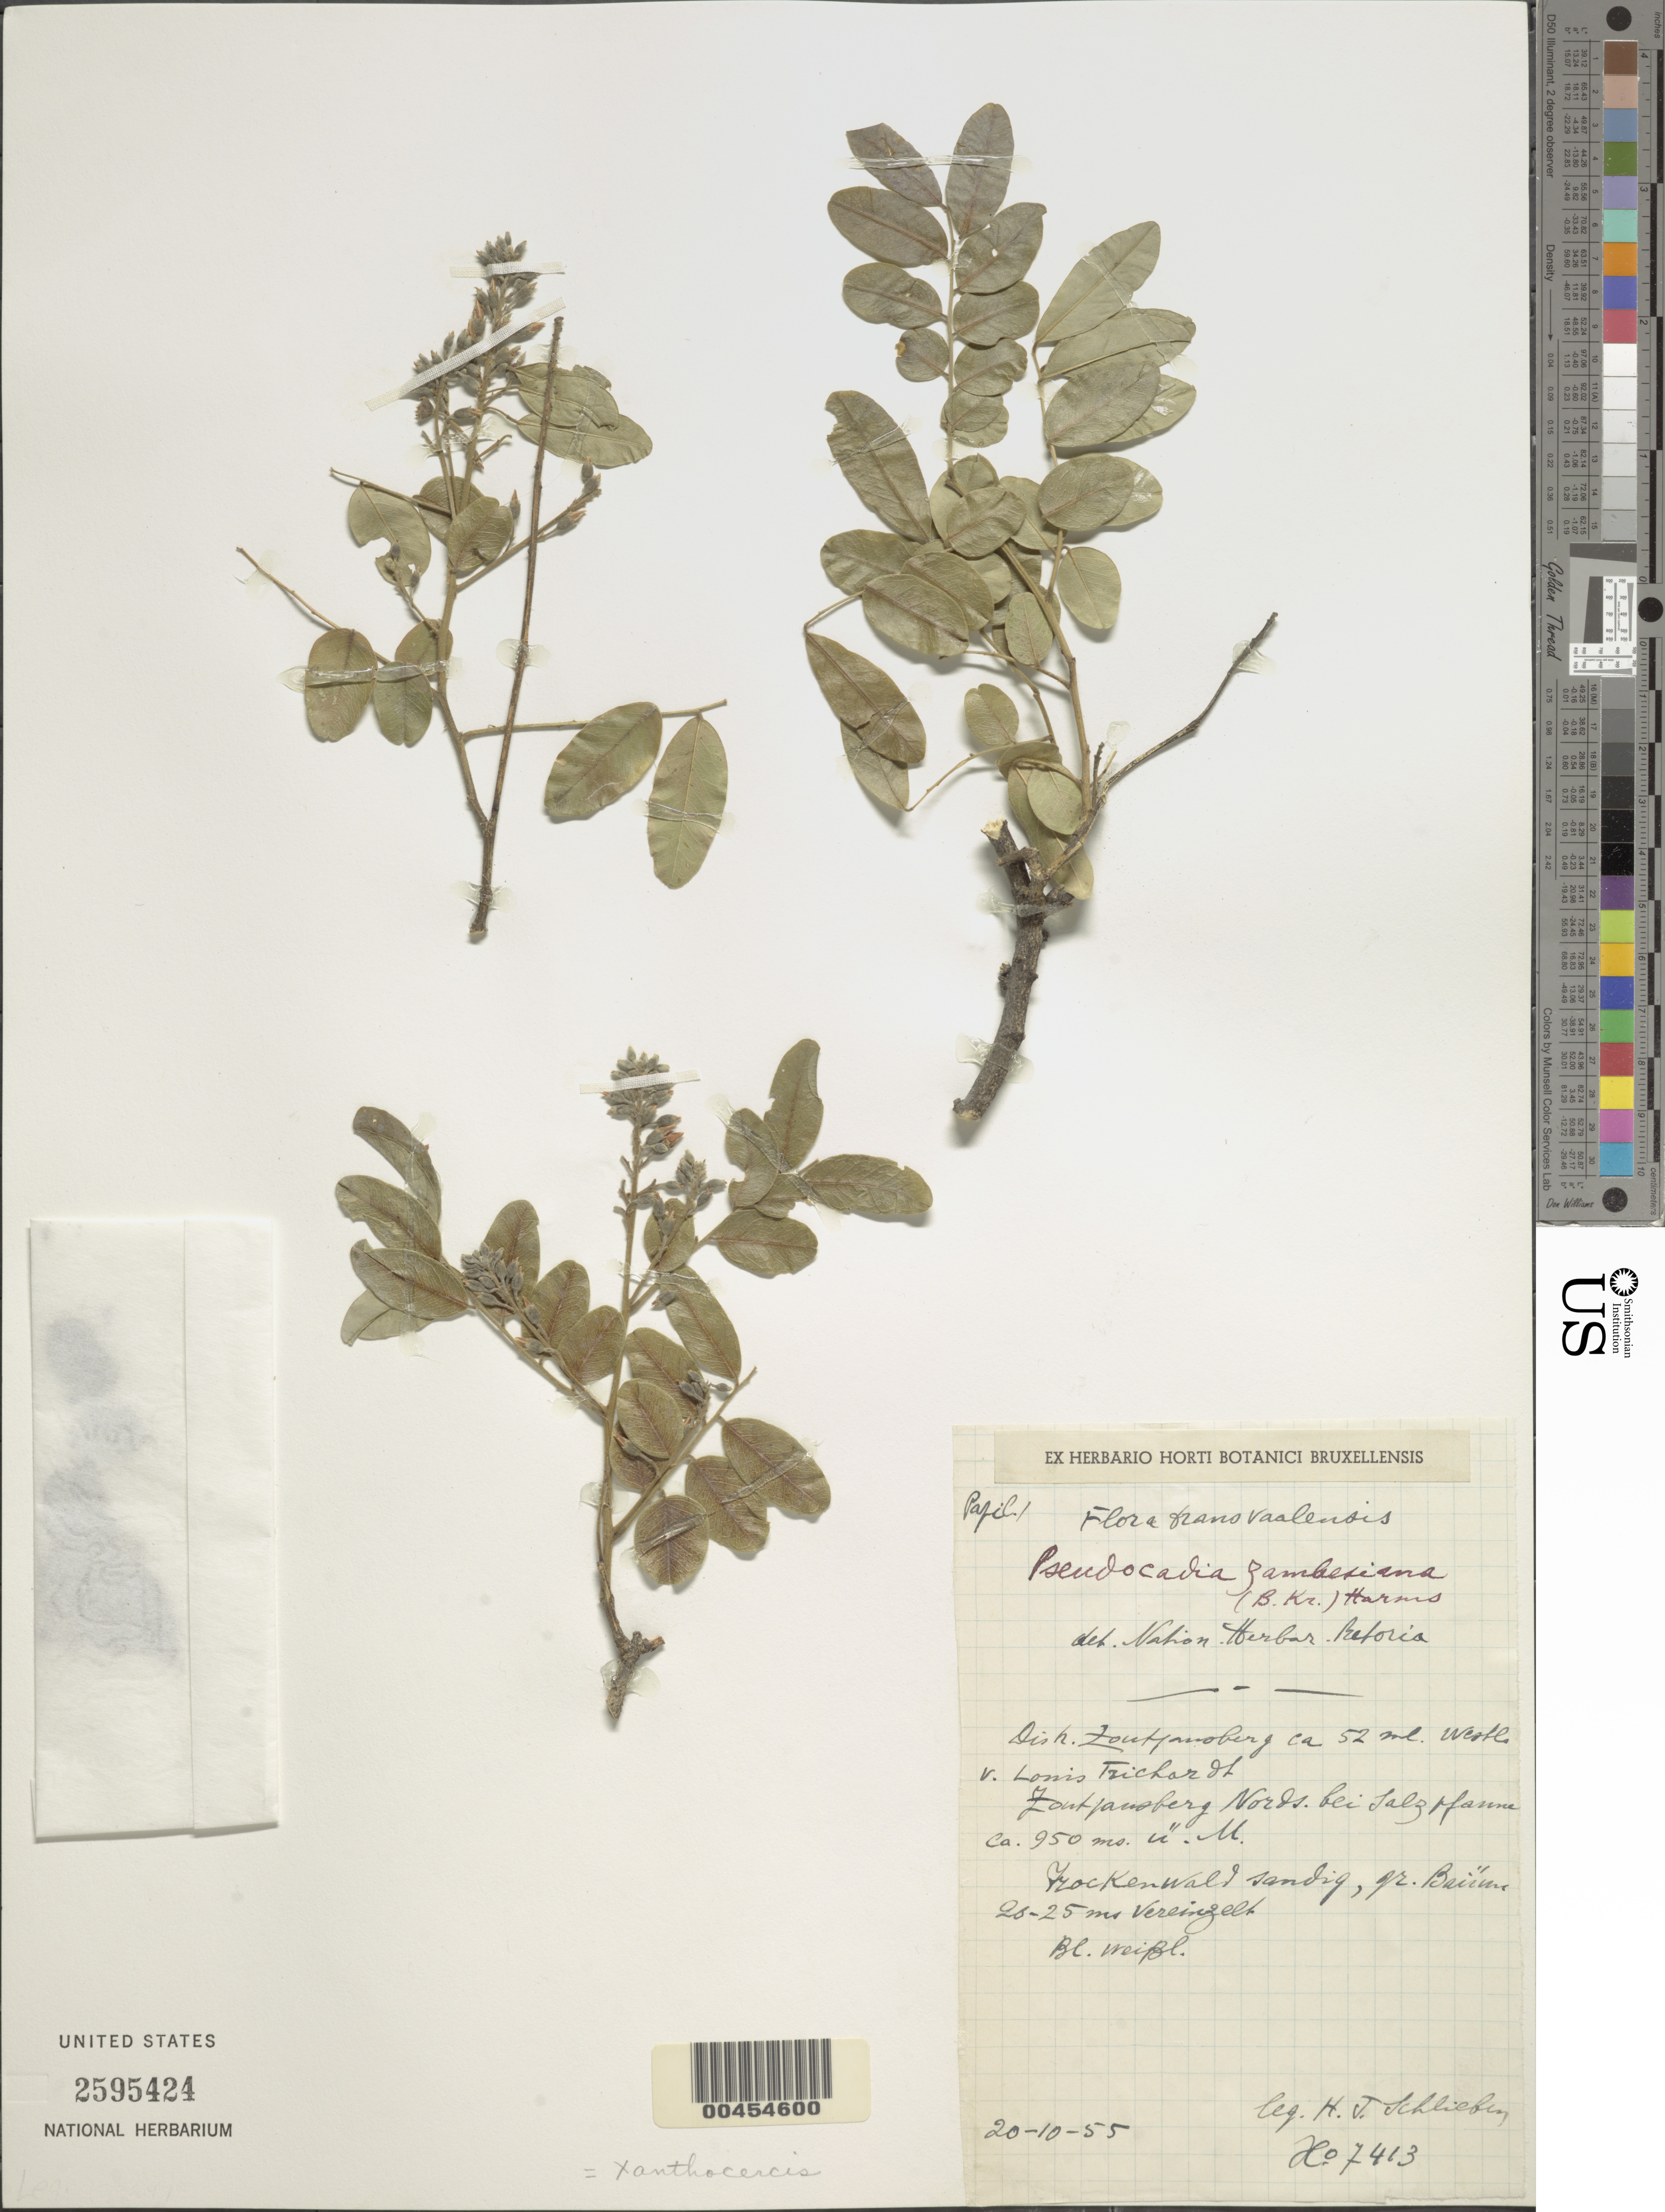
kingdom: Plantae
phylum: Tracheophyta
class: Magnoliopsida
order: Fabales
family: Fabaceae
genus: Xanthocercis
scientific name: Xanthocercis zambesiaca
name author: (Baker) Dumez Le Grand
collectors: H. J. Schlieben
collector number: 7413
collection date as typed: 20 Oct 1955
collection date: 1955-10-20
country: South Africa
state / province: Limpopo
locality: Ca. 52 mi w of louis trichardt, zoutpansberg nords. bei salzpfanne. Transvaal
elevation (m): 950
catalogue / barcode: US 2595424